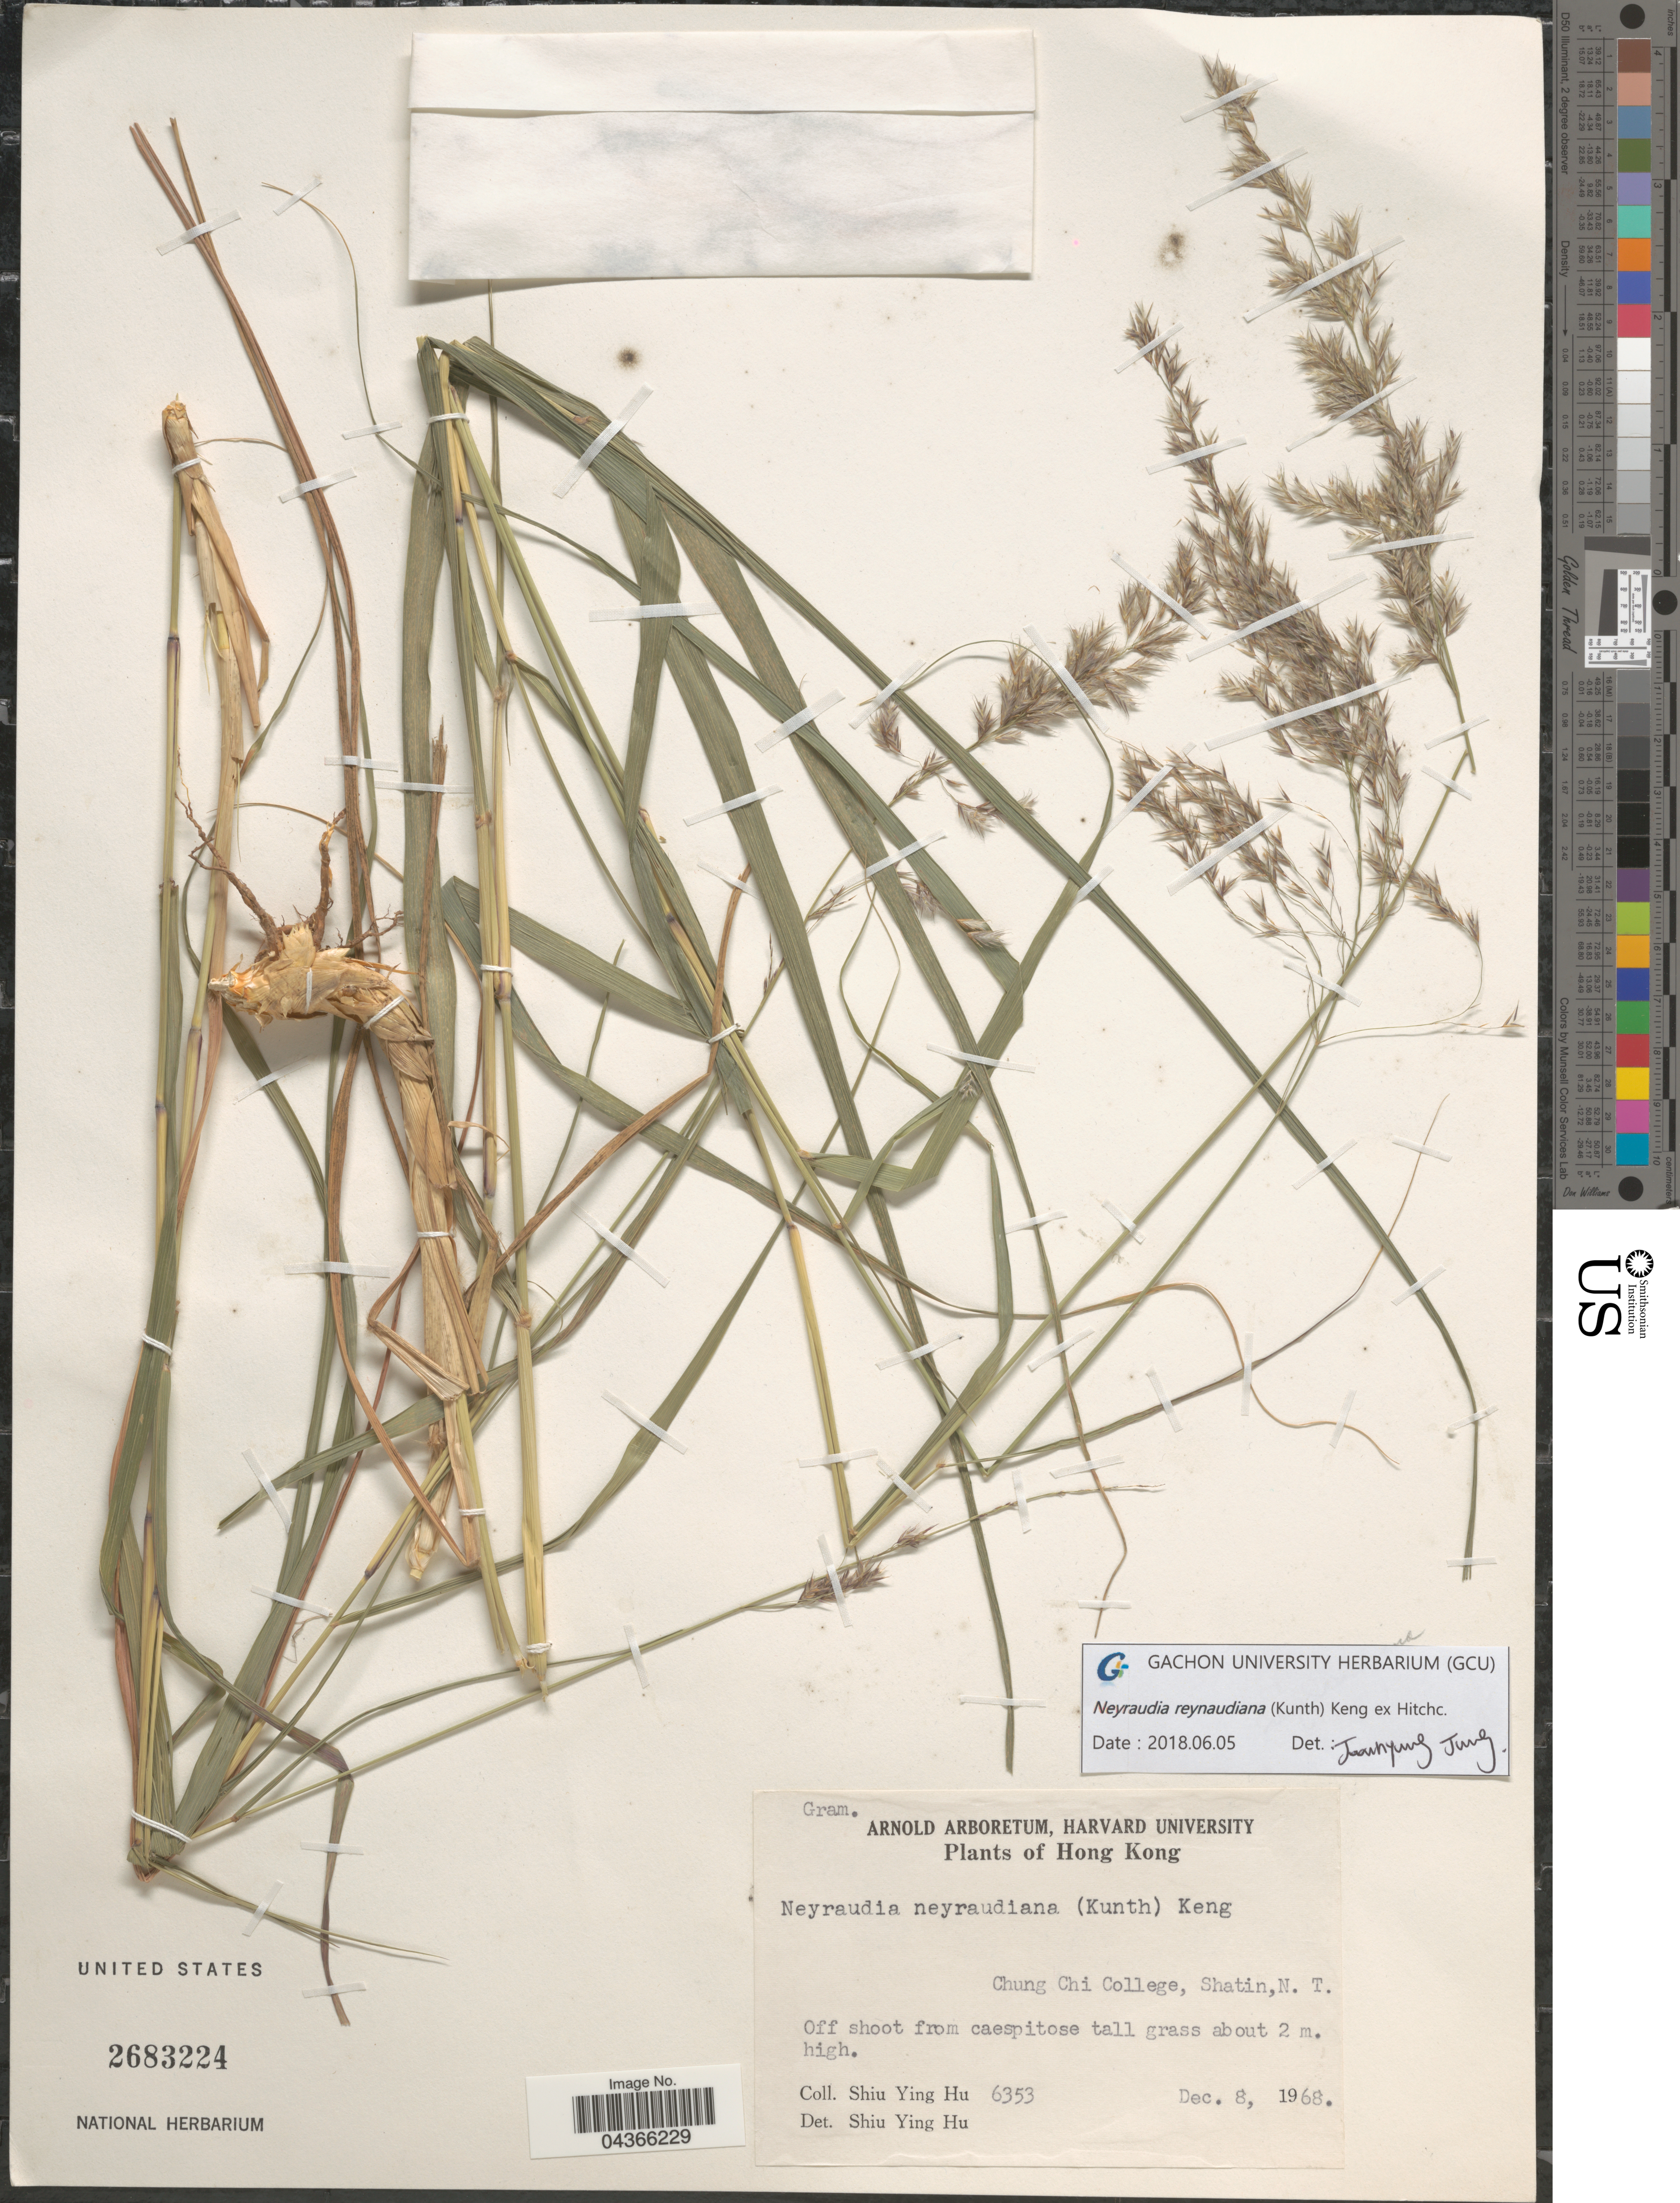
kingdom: Plantae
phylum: Tracheophyta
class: Liliopsida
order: Poales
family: Poaceae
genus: Neyraudia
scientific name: Neyraudia reynaudiana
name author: (Kunth) Keng ex Hitchc.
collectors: S. Y. Hu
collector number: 6353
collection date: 1968-12-08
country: China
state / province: Hong Kong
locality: Chung Chi College, Shatin,N. T.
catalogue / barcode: US 2683224